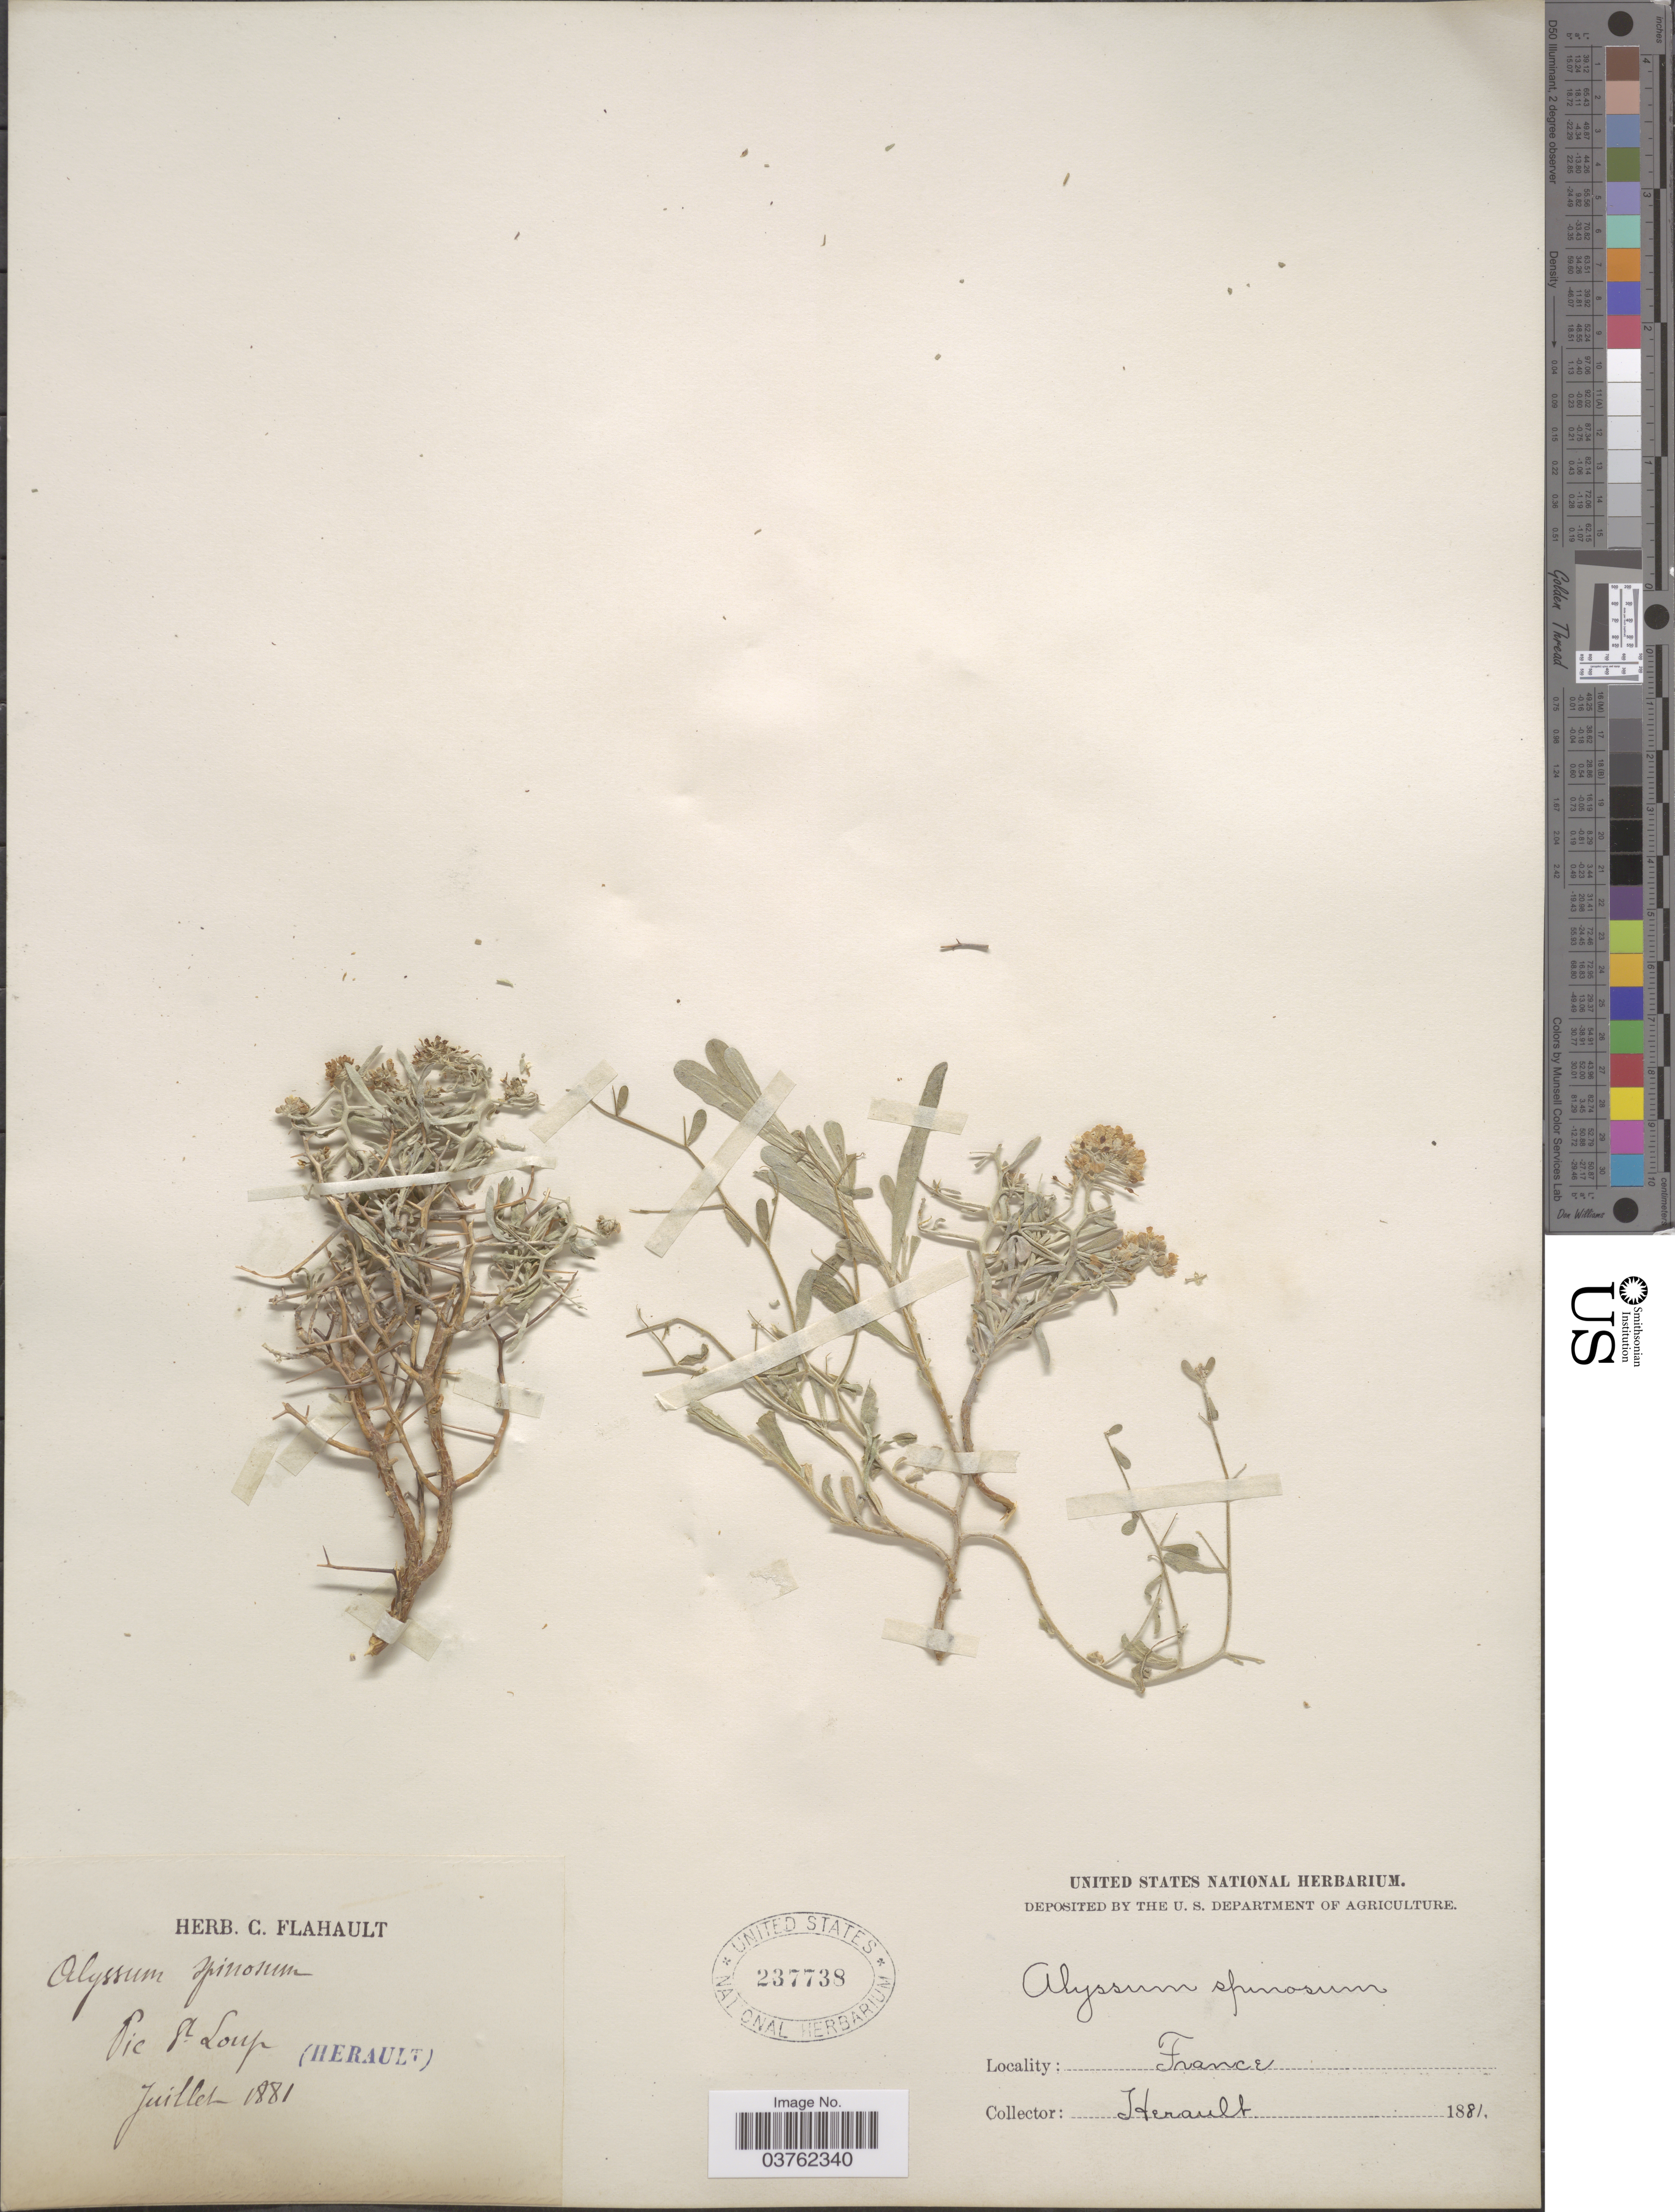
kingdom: Plantae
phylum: Tracheophyta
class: Magnoliopsida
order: Brassicales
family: Brassicaceae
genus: Ptilotrichum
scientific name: Ptilotrichum spinosum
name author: Boiss.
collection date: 1881-07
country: France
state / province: Occitanie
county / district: Hérault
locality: Pic St. Loup.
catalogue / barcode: US 237738